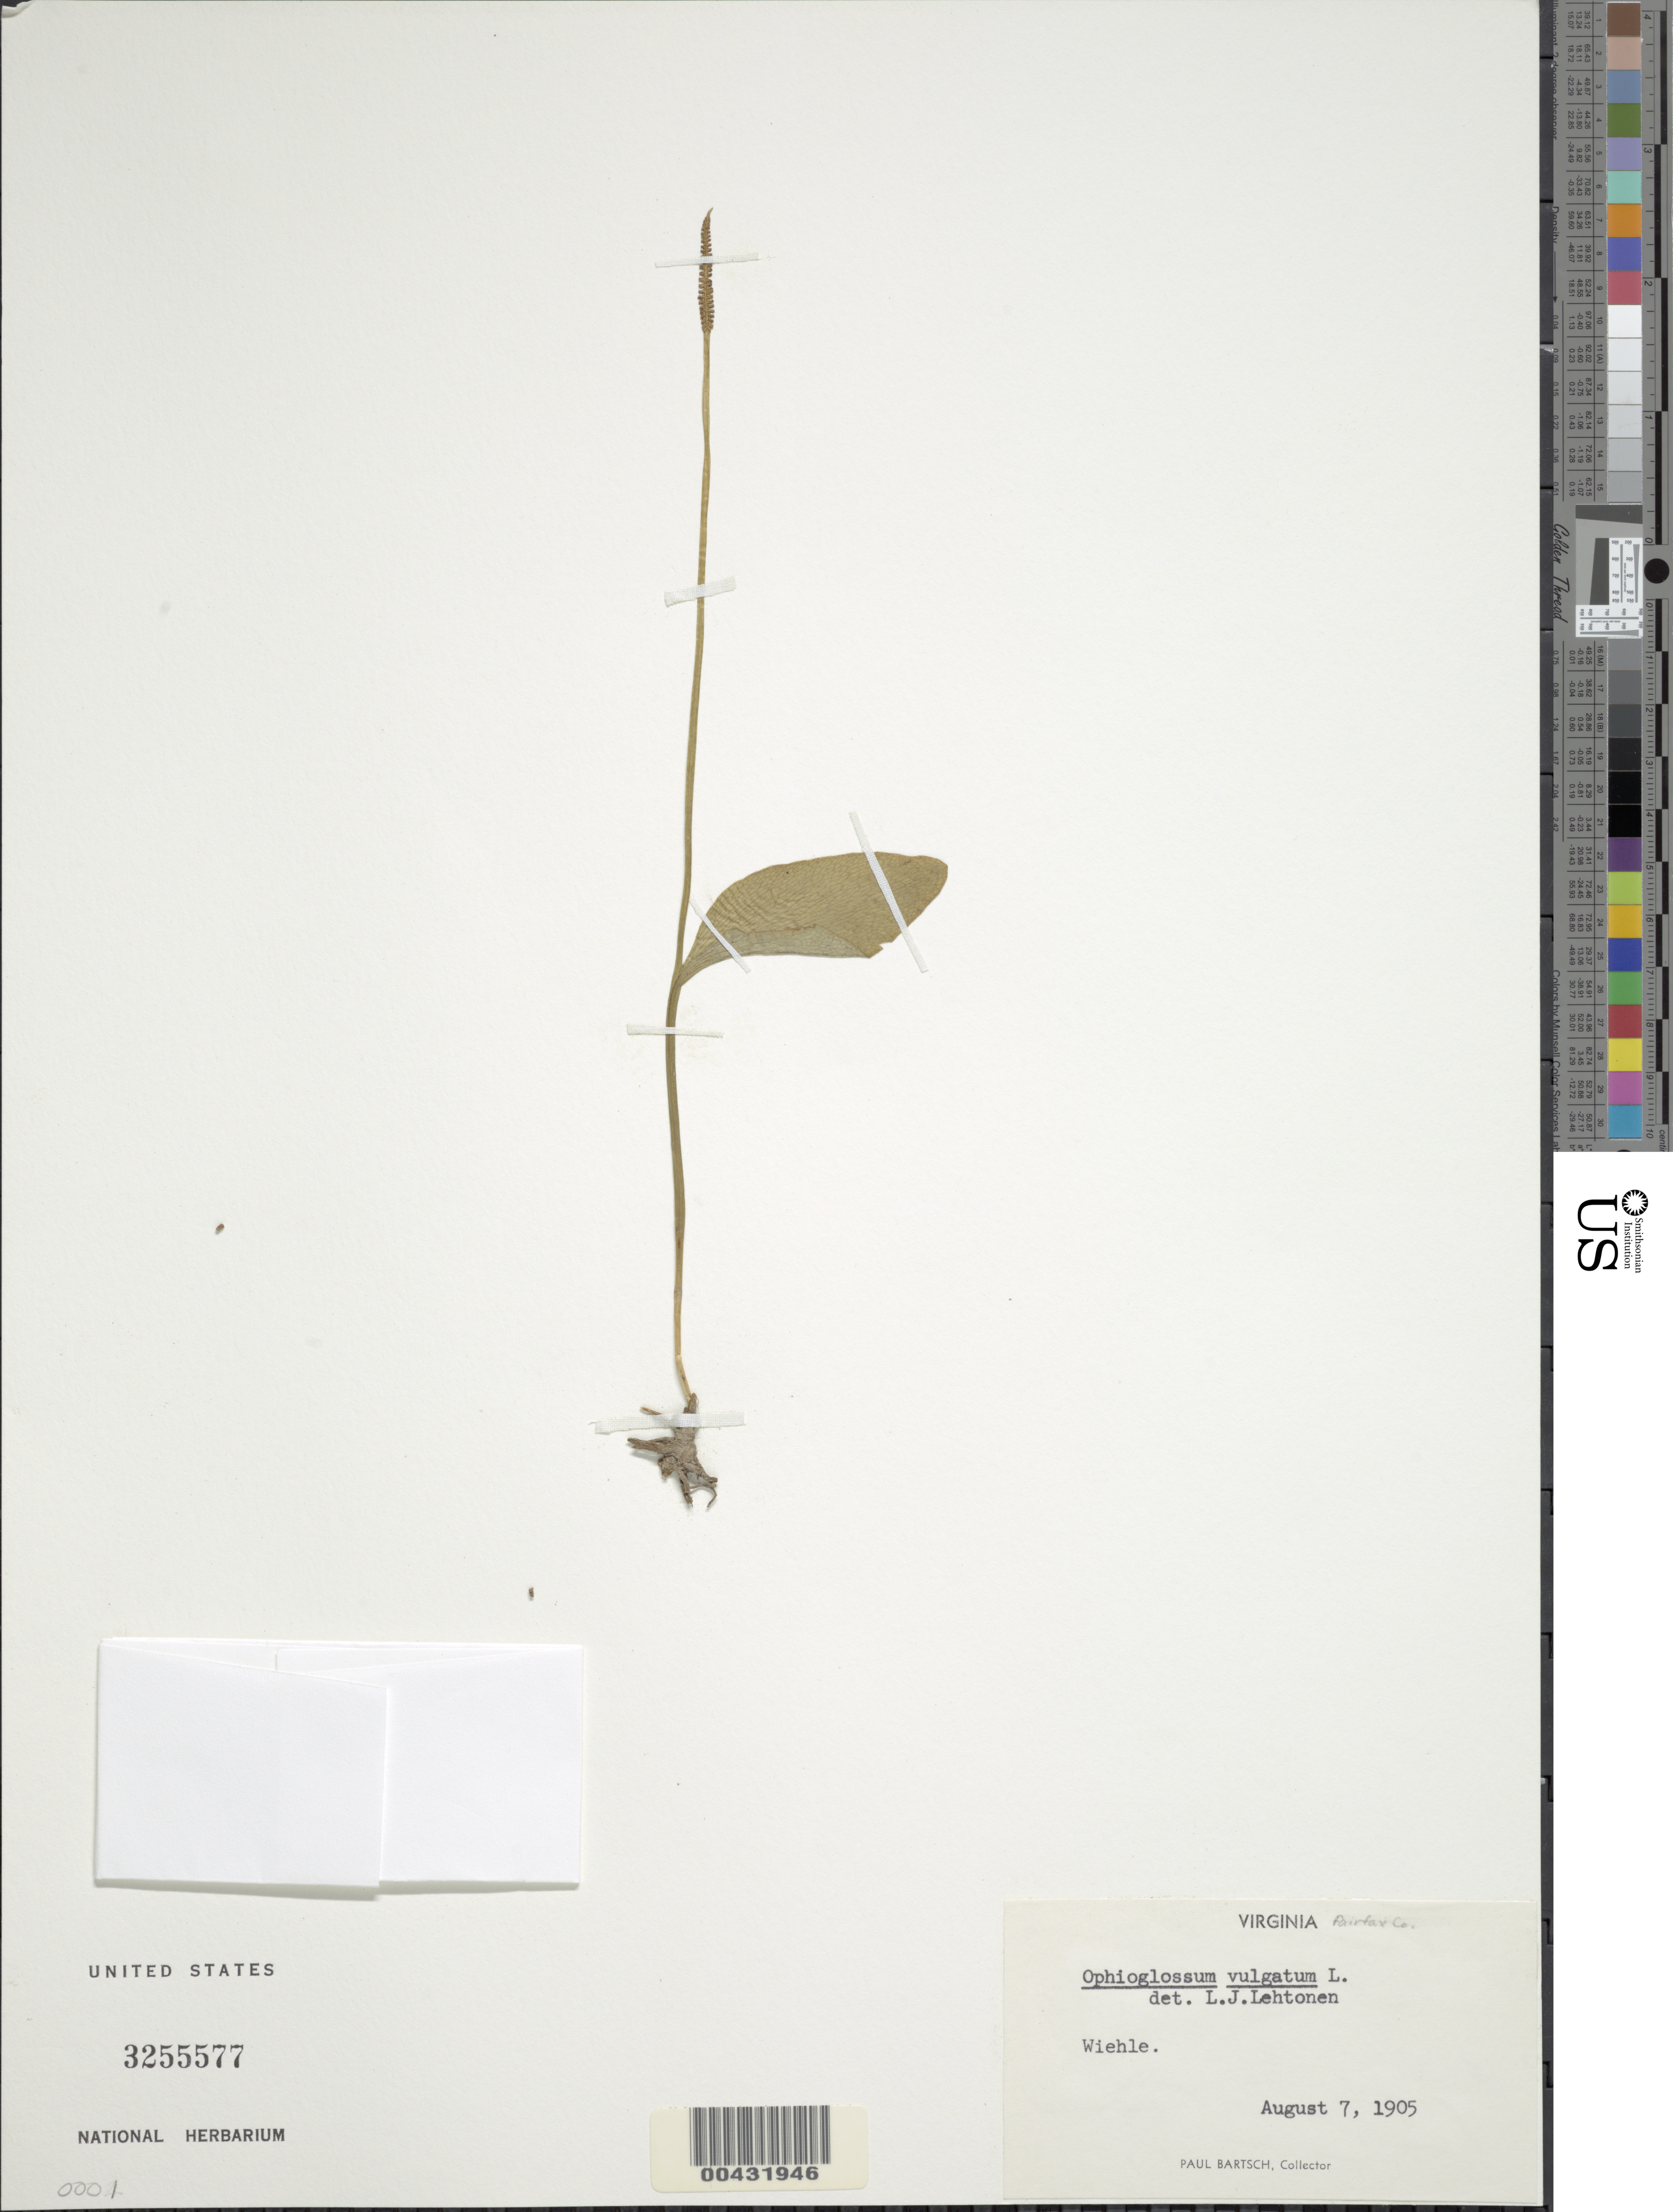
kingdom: Plantae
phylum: Tracheophyta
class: Polypodiopsida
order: Ophioglossales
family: Ophioglossaceae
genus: Ophioglossum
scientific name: Ophioglossum vulgatum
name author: L.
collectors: P. Bartsch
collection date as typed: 07 Aug 1905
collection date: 1905-08-07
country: United States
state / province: Virginia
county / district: Fairfax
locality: Wiehle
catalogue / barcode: US 3255577